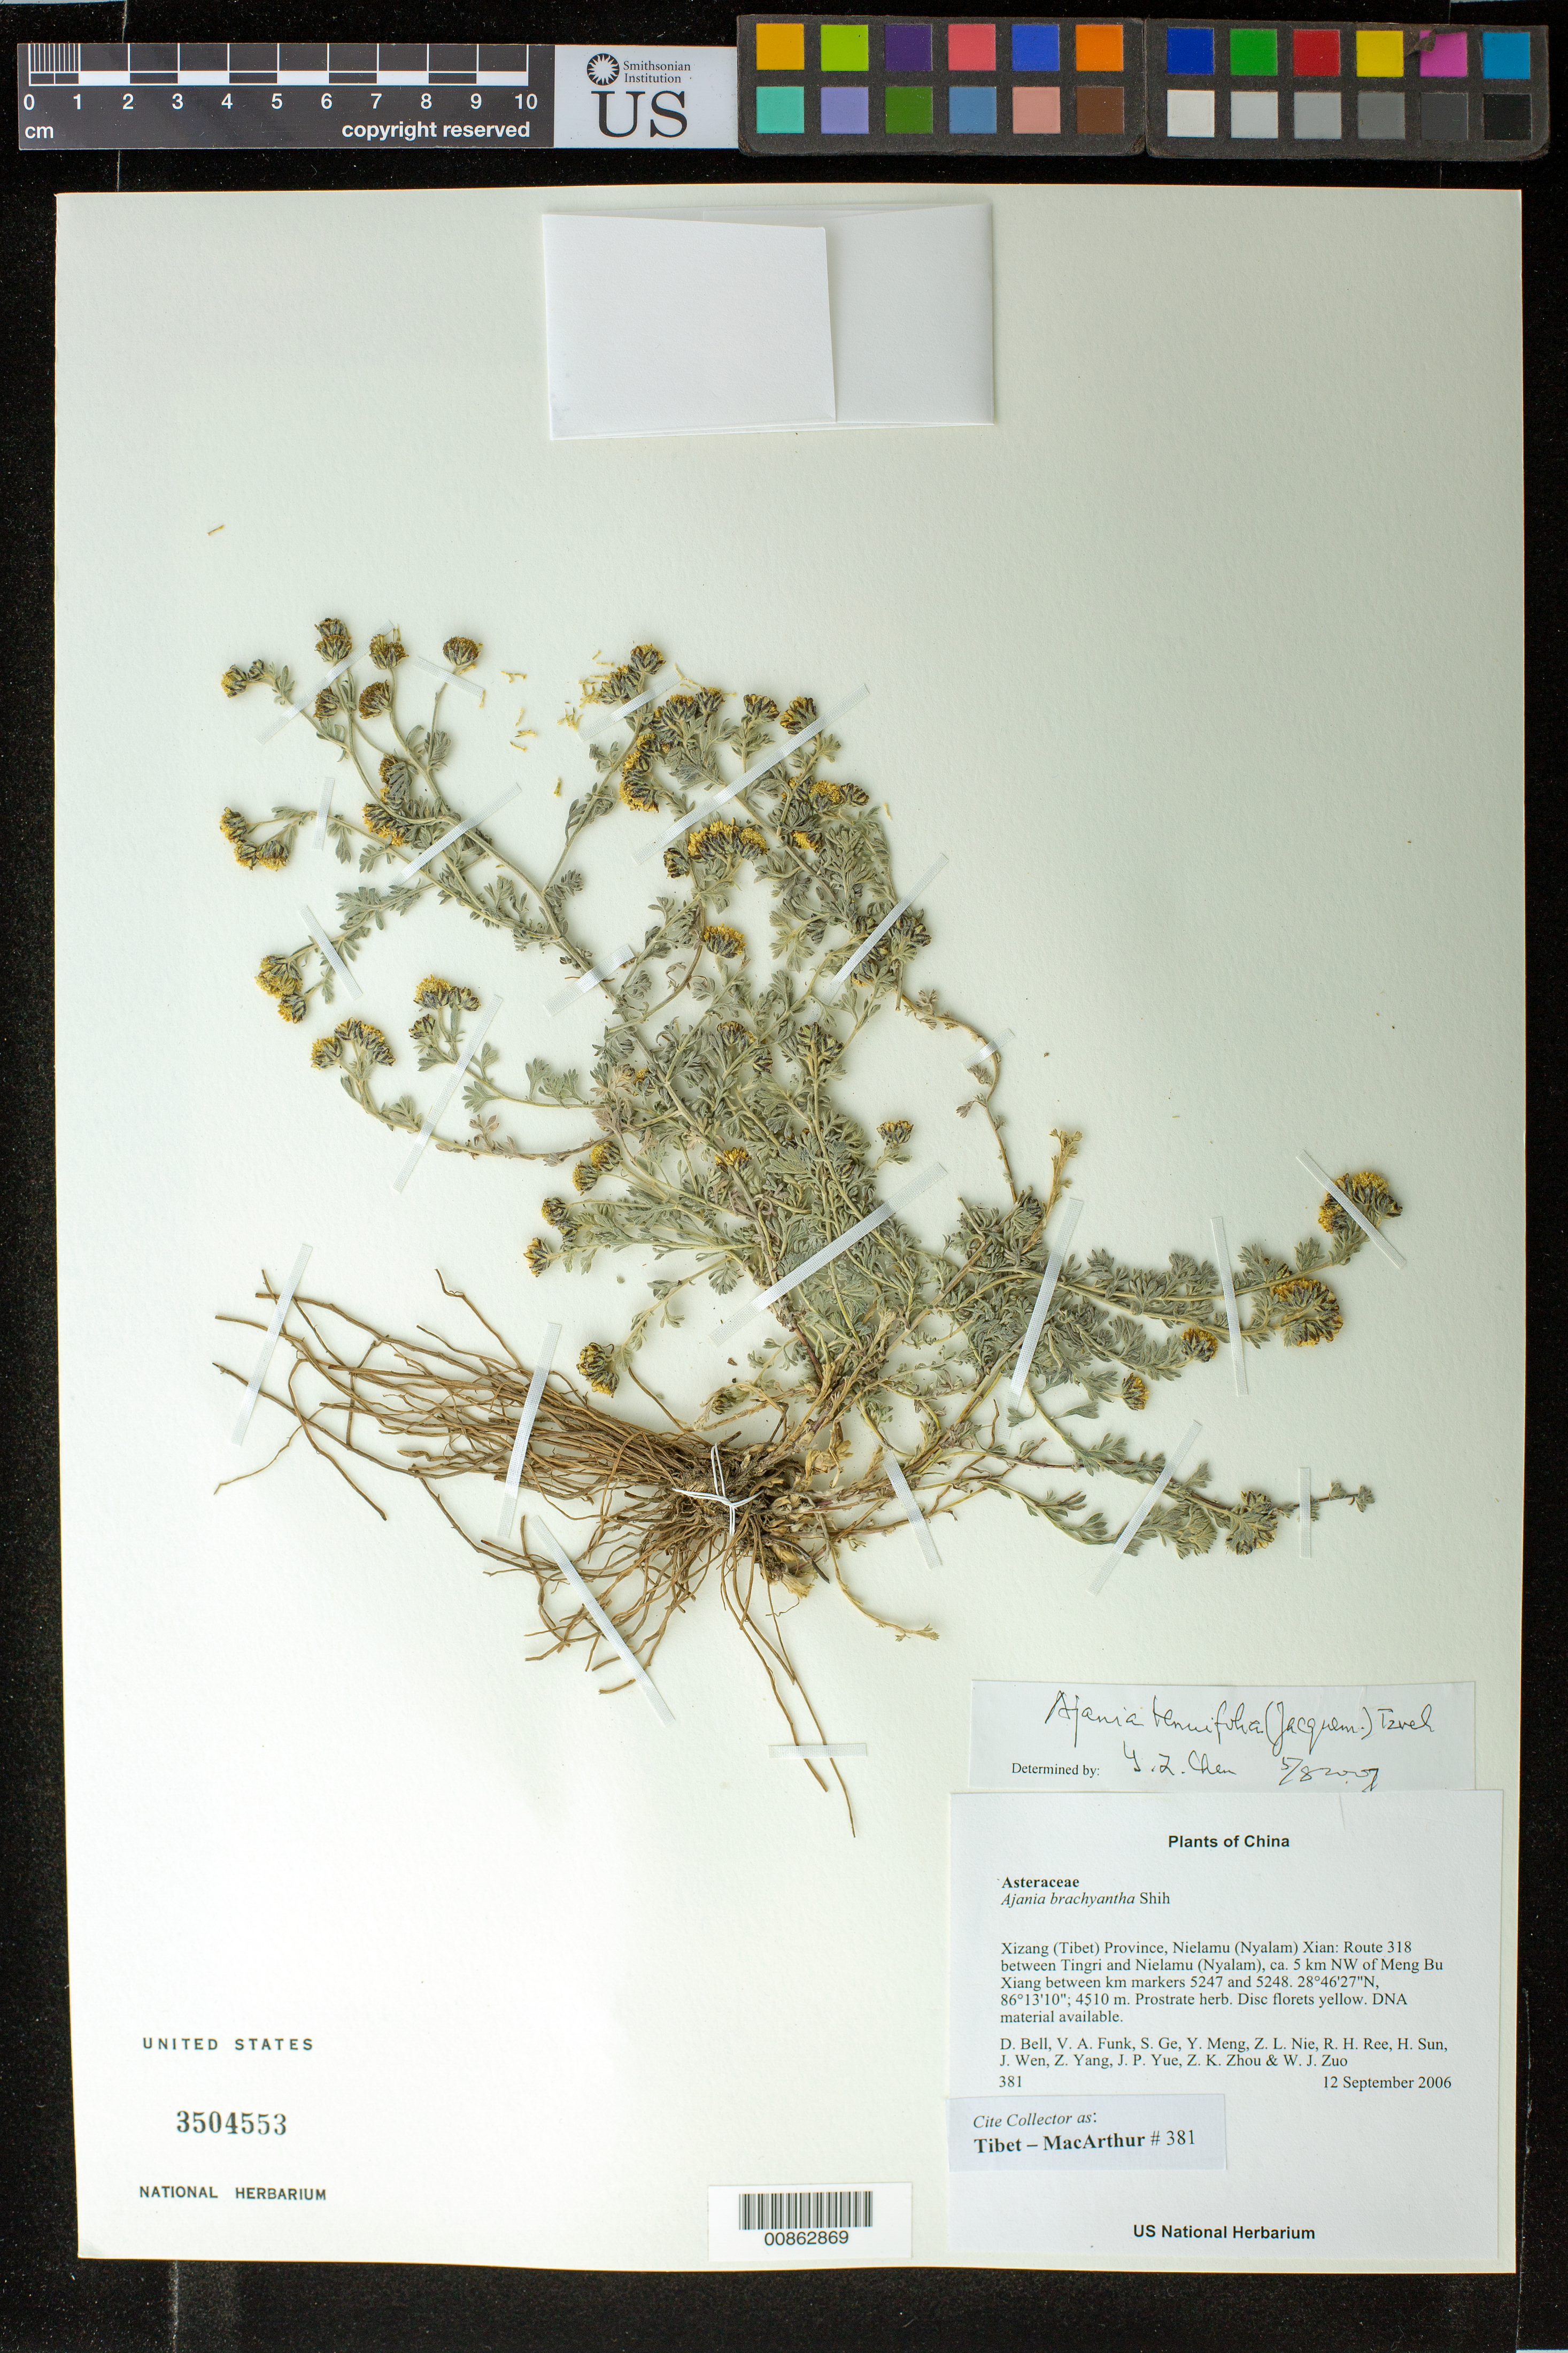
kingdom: Plantae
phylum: Tracheophyta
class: Magnoliopsida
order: Asterales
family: Asteraceae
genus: Ajania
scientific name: Ajania tenuifolia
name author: (Jacquem.) Tzvelev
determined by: Yilin Chen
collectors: Tibet-MacArthur, D. A. Bell, V. Funk, S. Ge, Y. Meng, Z. Nie, R. Ree, H. Sun, J. Wen, Z. Yang, J. Yue, Z. Zhou & W. Zuo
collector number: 381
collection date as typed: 12 Sep 2006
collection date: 2006-09-12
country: China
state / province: Xizang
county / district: Nielamu (Nyalam) Xian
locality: Route 318 between Tingri and Nielamu (Nyalam), ca. 5 km NW of Meng Bu Xiang between km markers 5247 and 5259.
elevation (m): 4510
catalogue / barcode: US 3504553